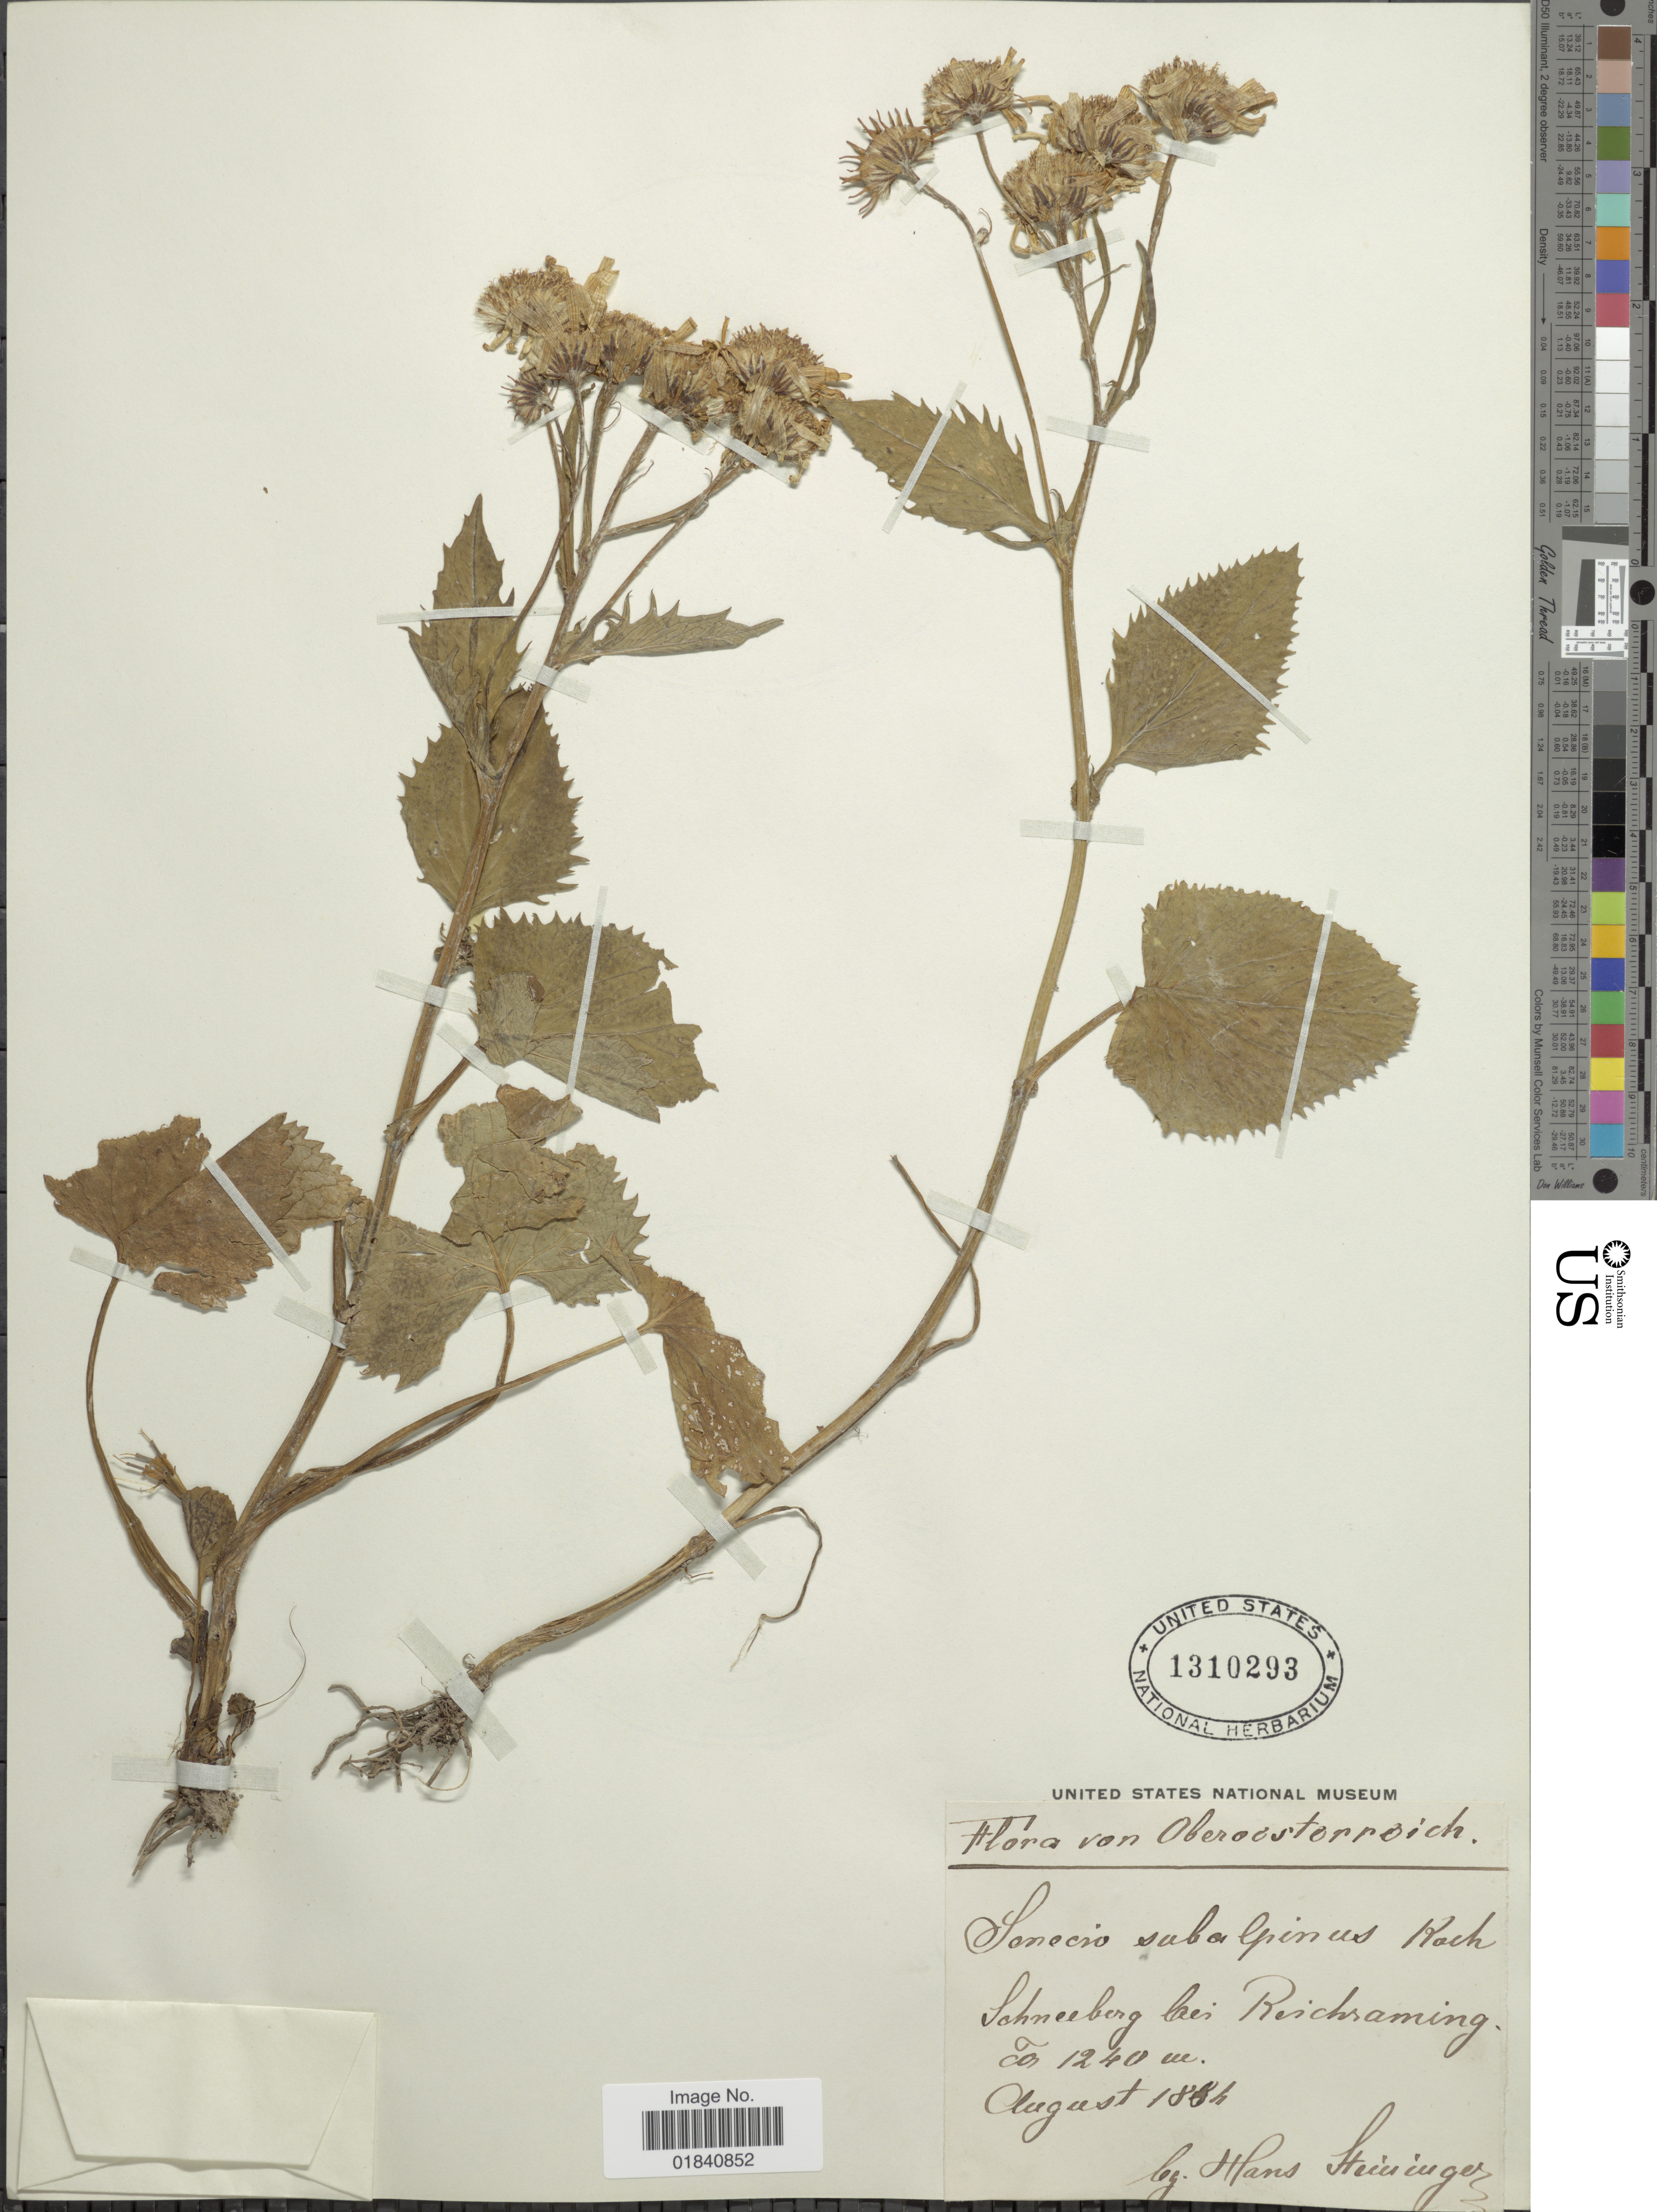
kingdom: Plantae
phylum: Tracheophyta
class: Magnoliopsida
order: Asterales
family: Asteraceae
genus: Senecio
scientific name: Senecio subalpinus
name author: W.D.J. Koch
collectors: H. Steininger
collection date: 1884-08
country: Austria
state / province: Oberosterreich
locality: Schneiberg bei Reichsaming [interpreted]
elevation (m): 1240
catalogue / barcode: US 1310293